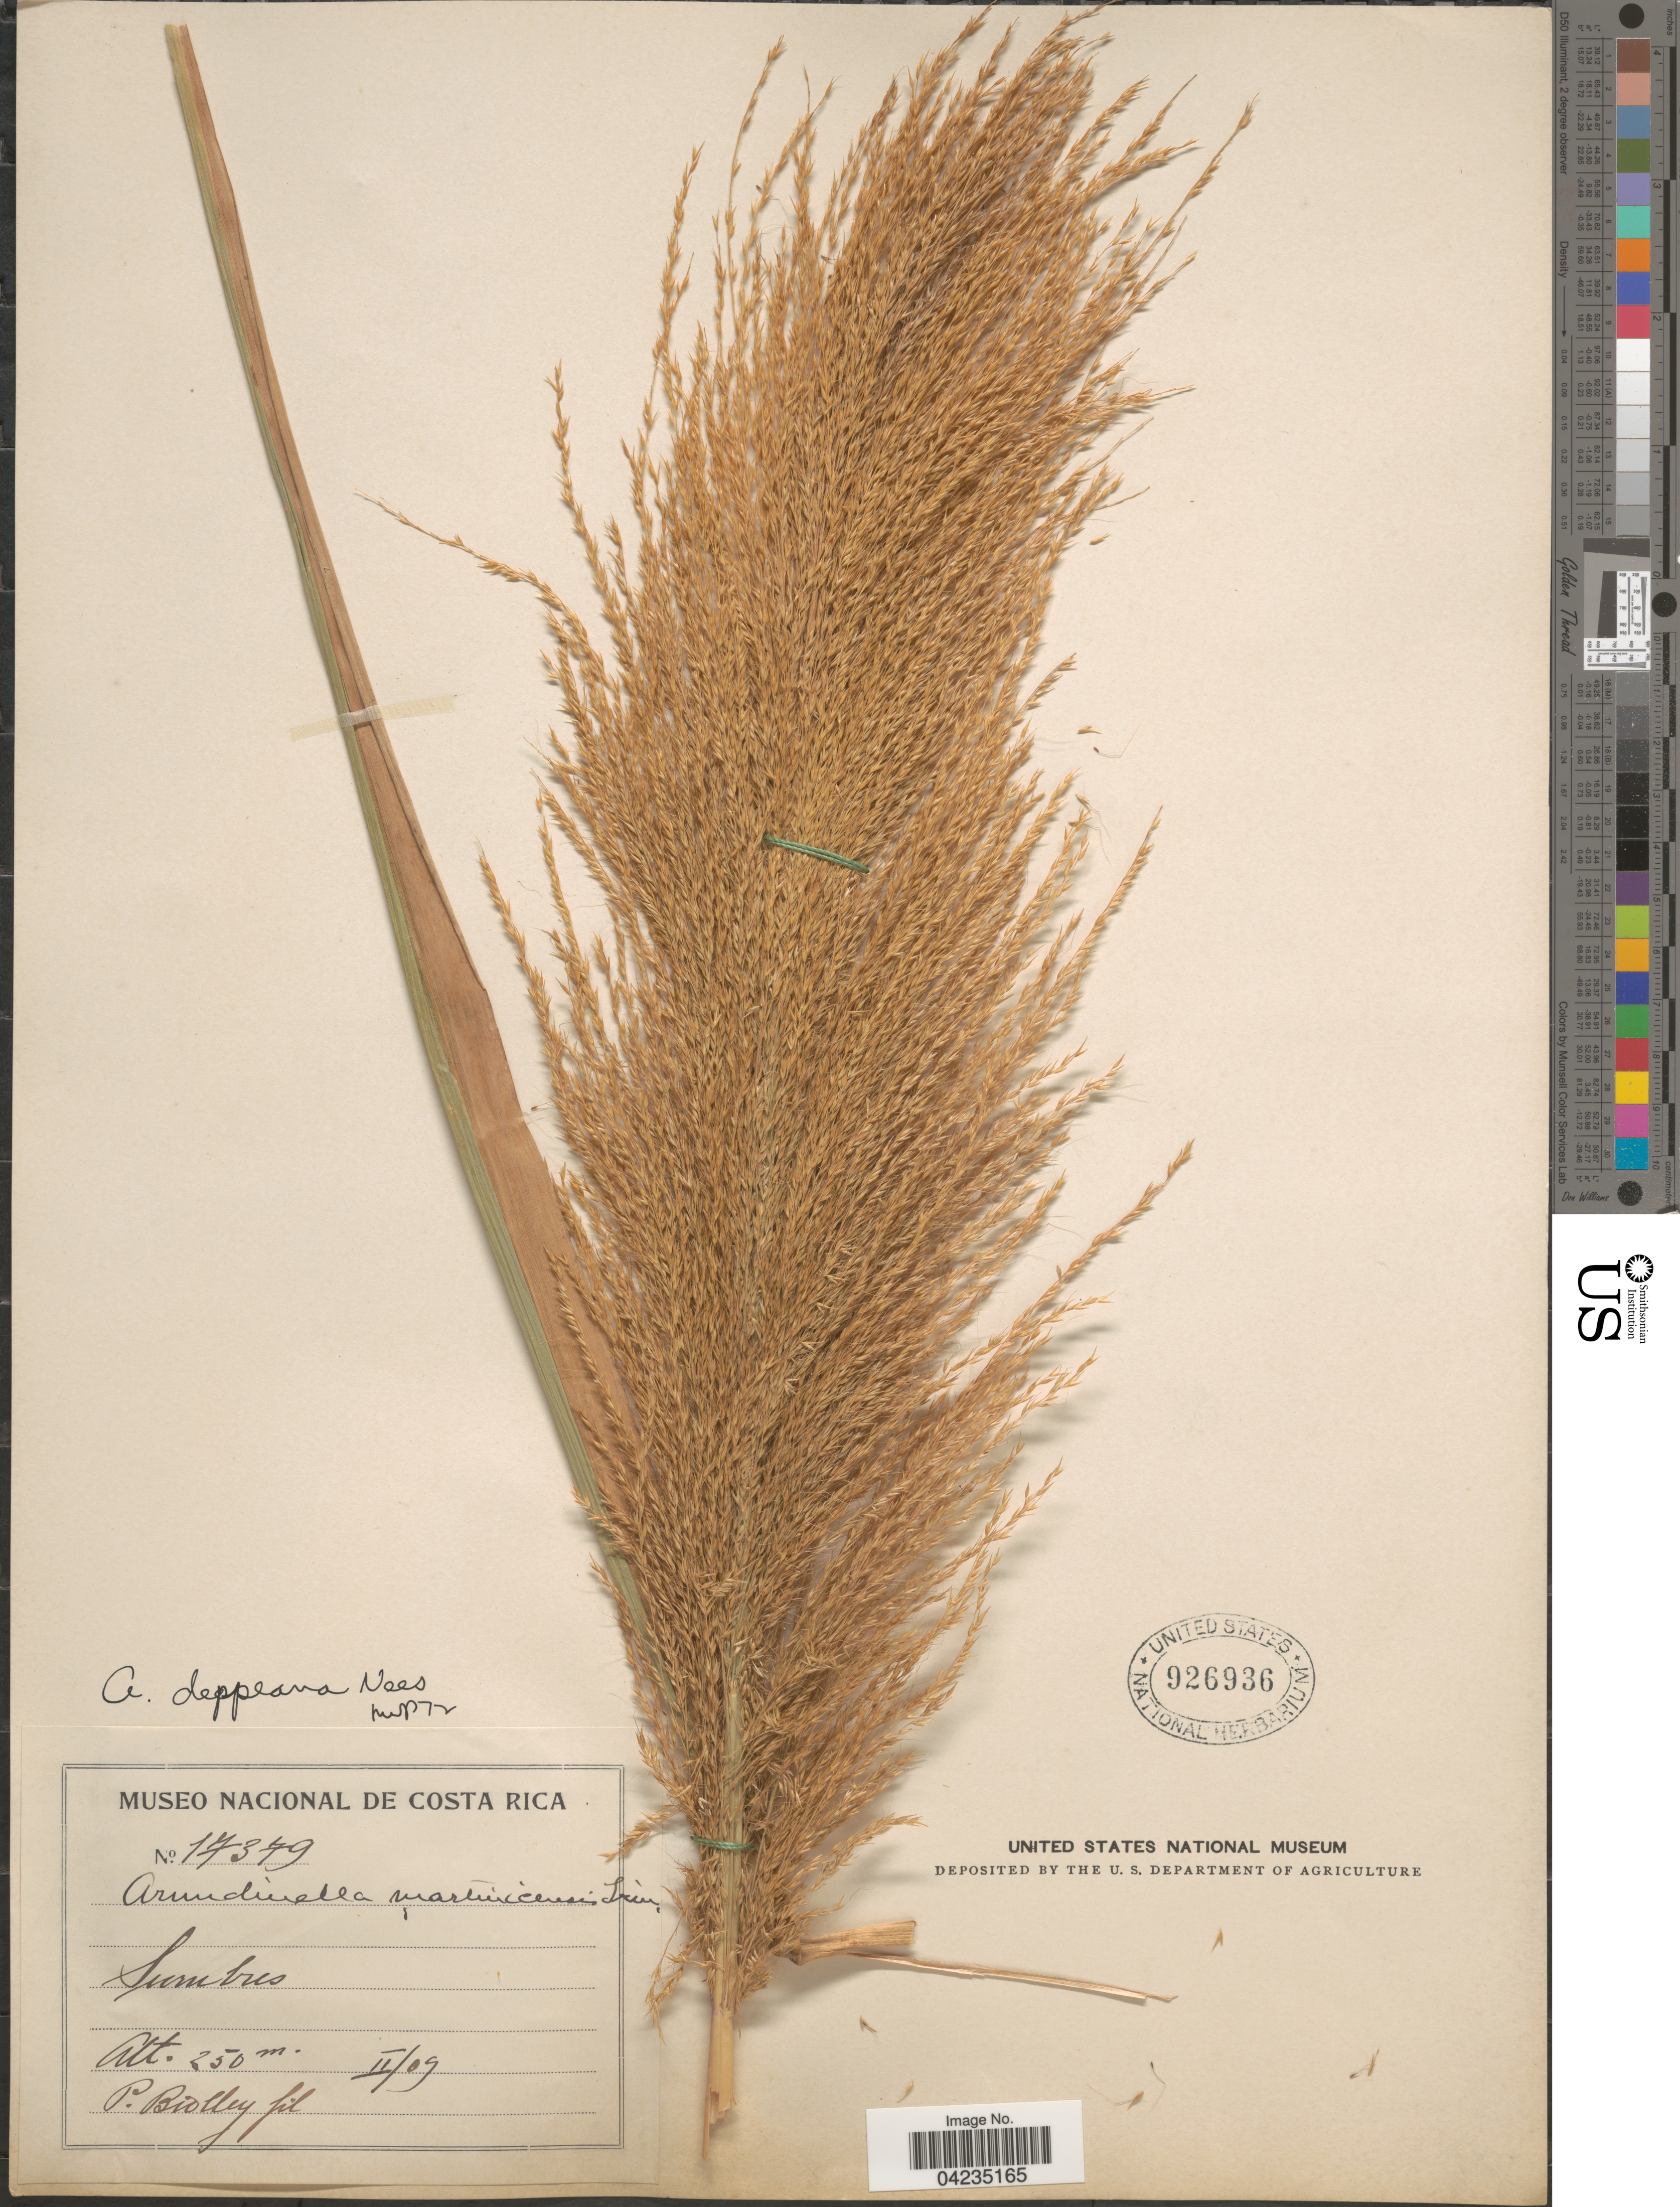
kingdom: Plantae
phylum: Tracheophyta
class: Liliopsida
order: Poales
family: Poaceae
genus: Arundinella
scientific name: Arundinella deppeana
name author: Nees ex Steud.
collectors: P. Biolley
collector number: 17379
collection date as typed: Transcribed d/m/y: /2/9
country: Costa Rica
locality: Surubres.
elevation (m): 250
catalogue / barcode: US 926936